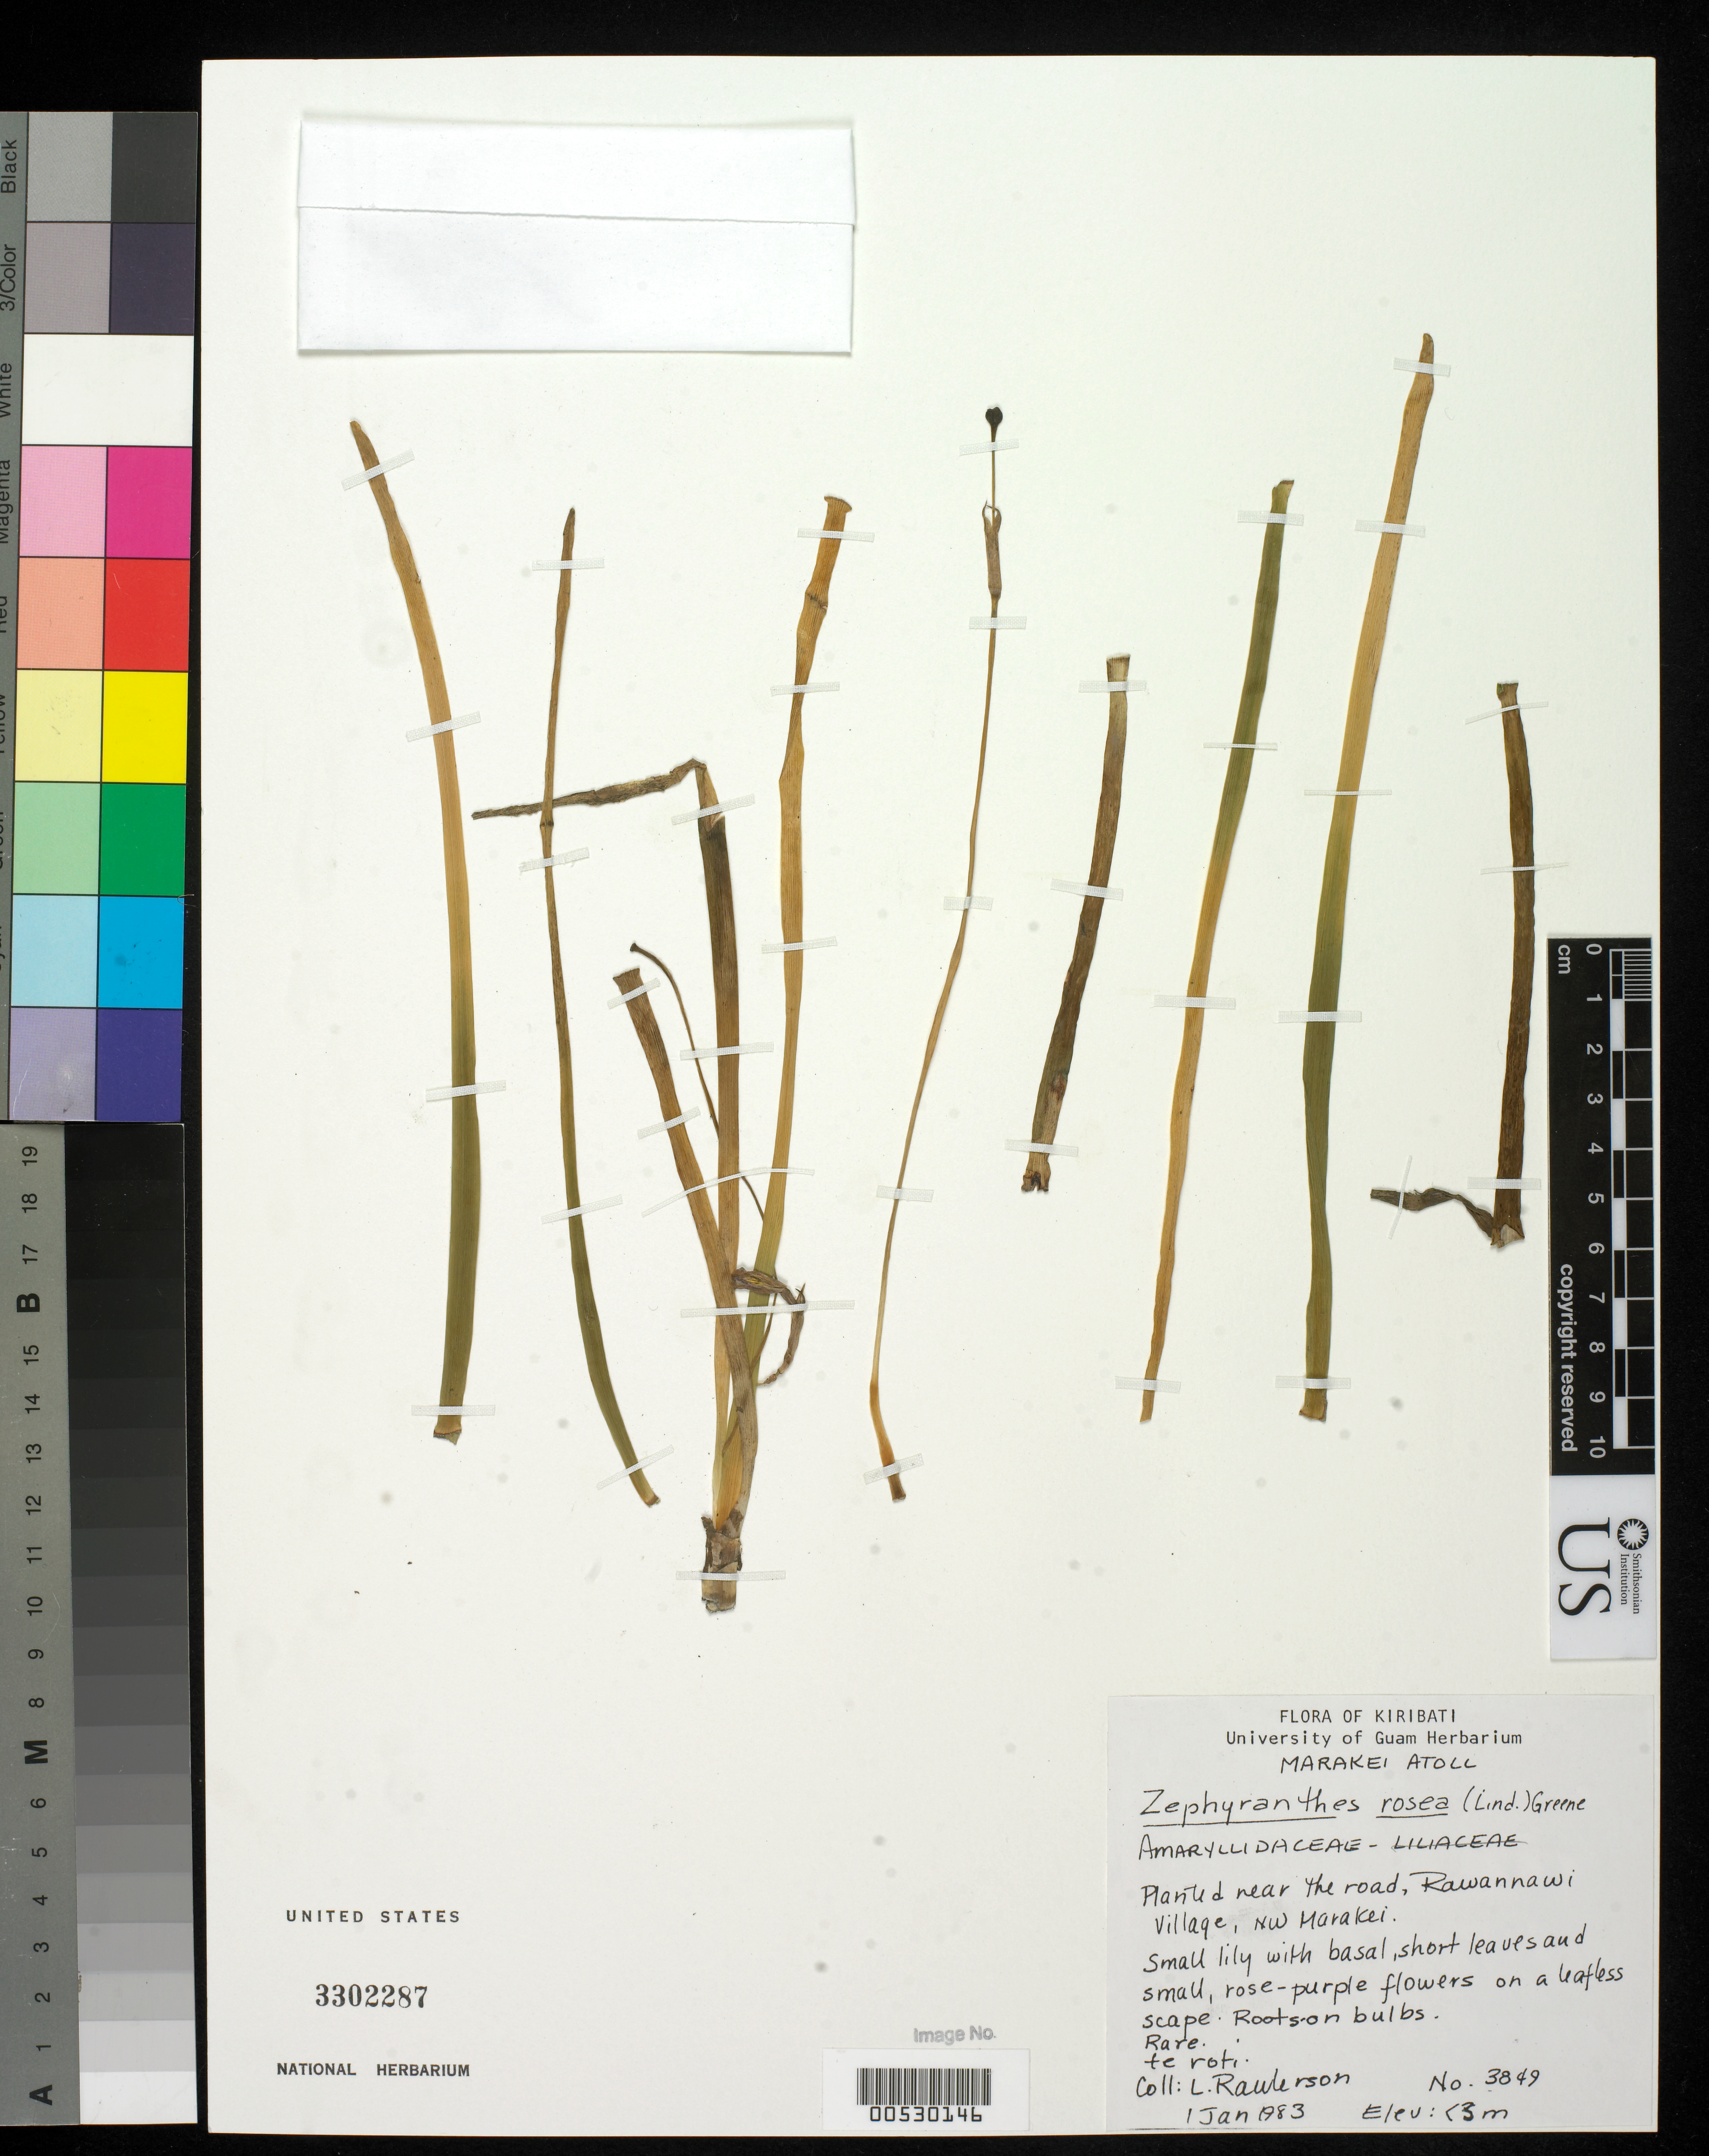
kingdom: Plantae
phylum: Tracheophyta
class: Liliopsida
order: Asparagales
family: Amaryllidaceae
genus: Zephyranthes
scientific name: Zephyranthes rosea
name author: Lindl.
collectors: L. Raulerson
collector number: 3849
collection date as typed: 01 Jan 1983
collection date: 1983-01-01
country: Kiribati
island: Marakei Atoll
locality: Road to rawannawi village, nw marakei [Gilbert Is.]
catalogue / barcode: US 3302287